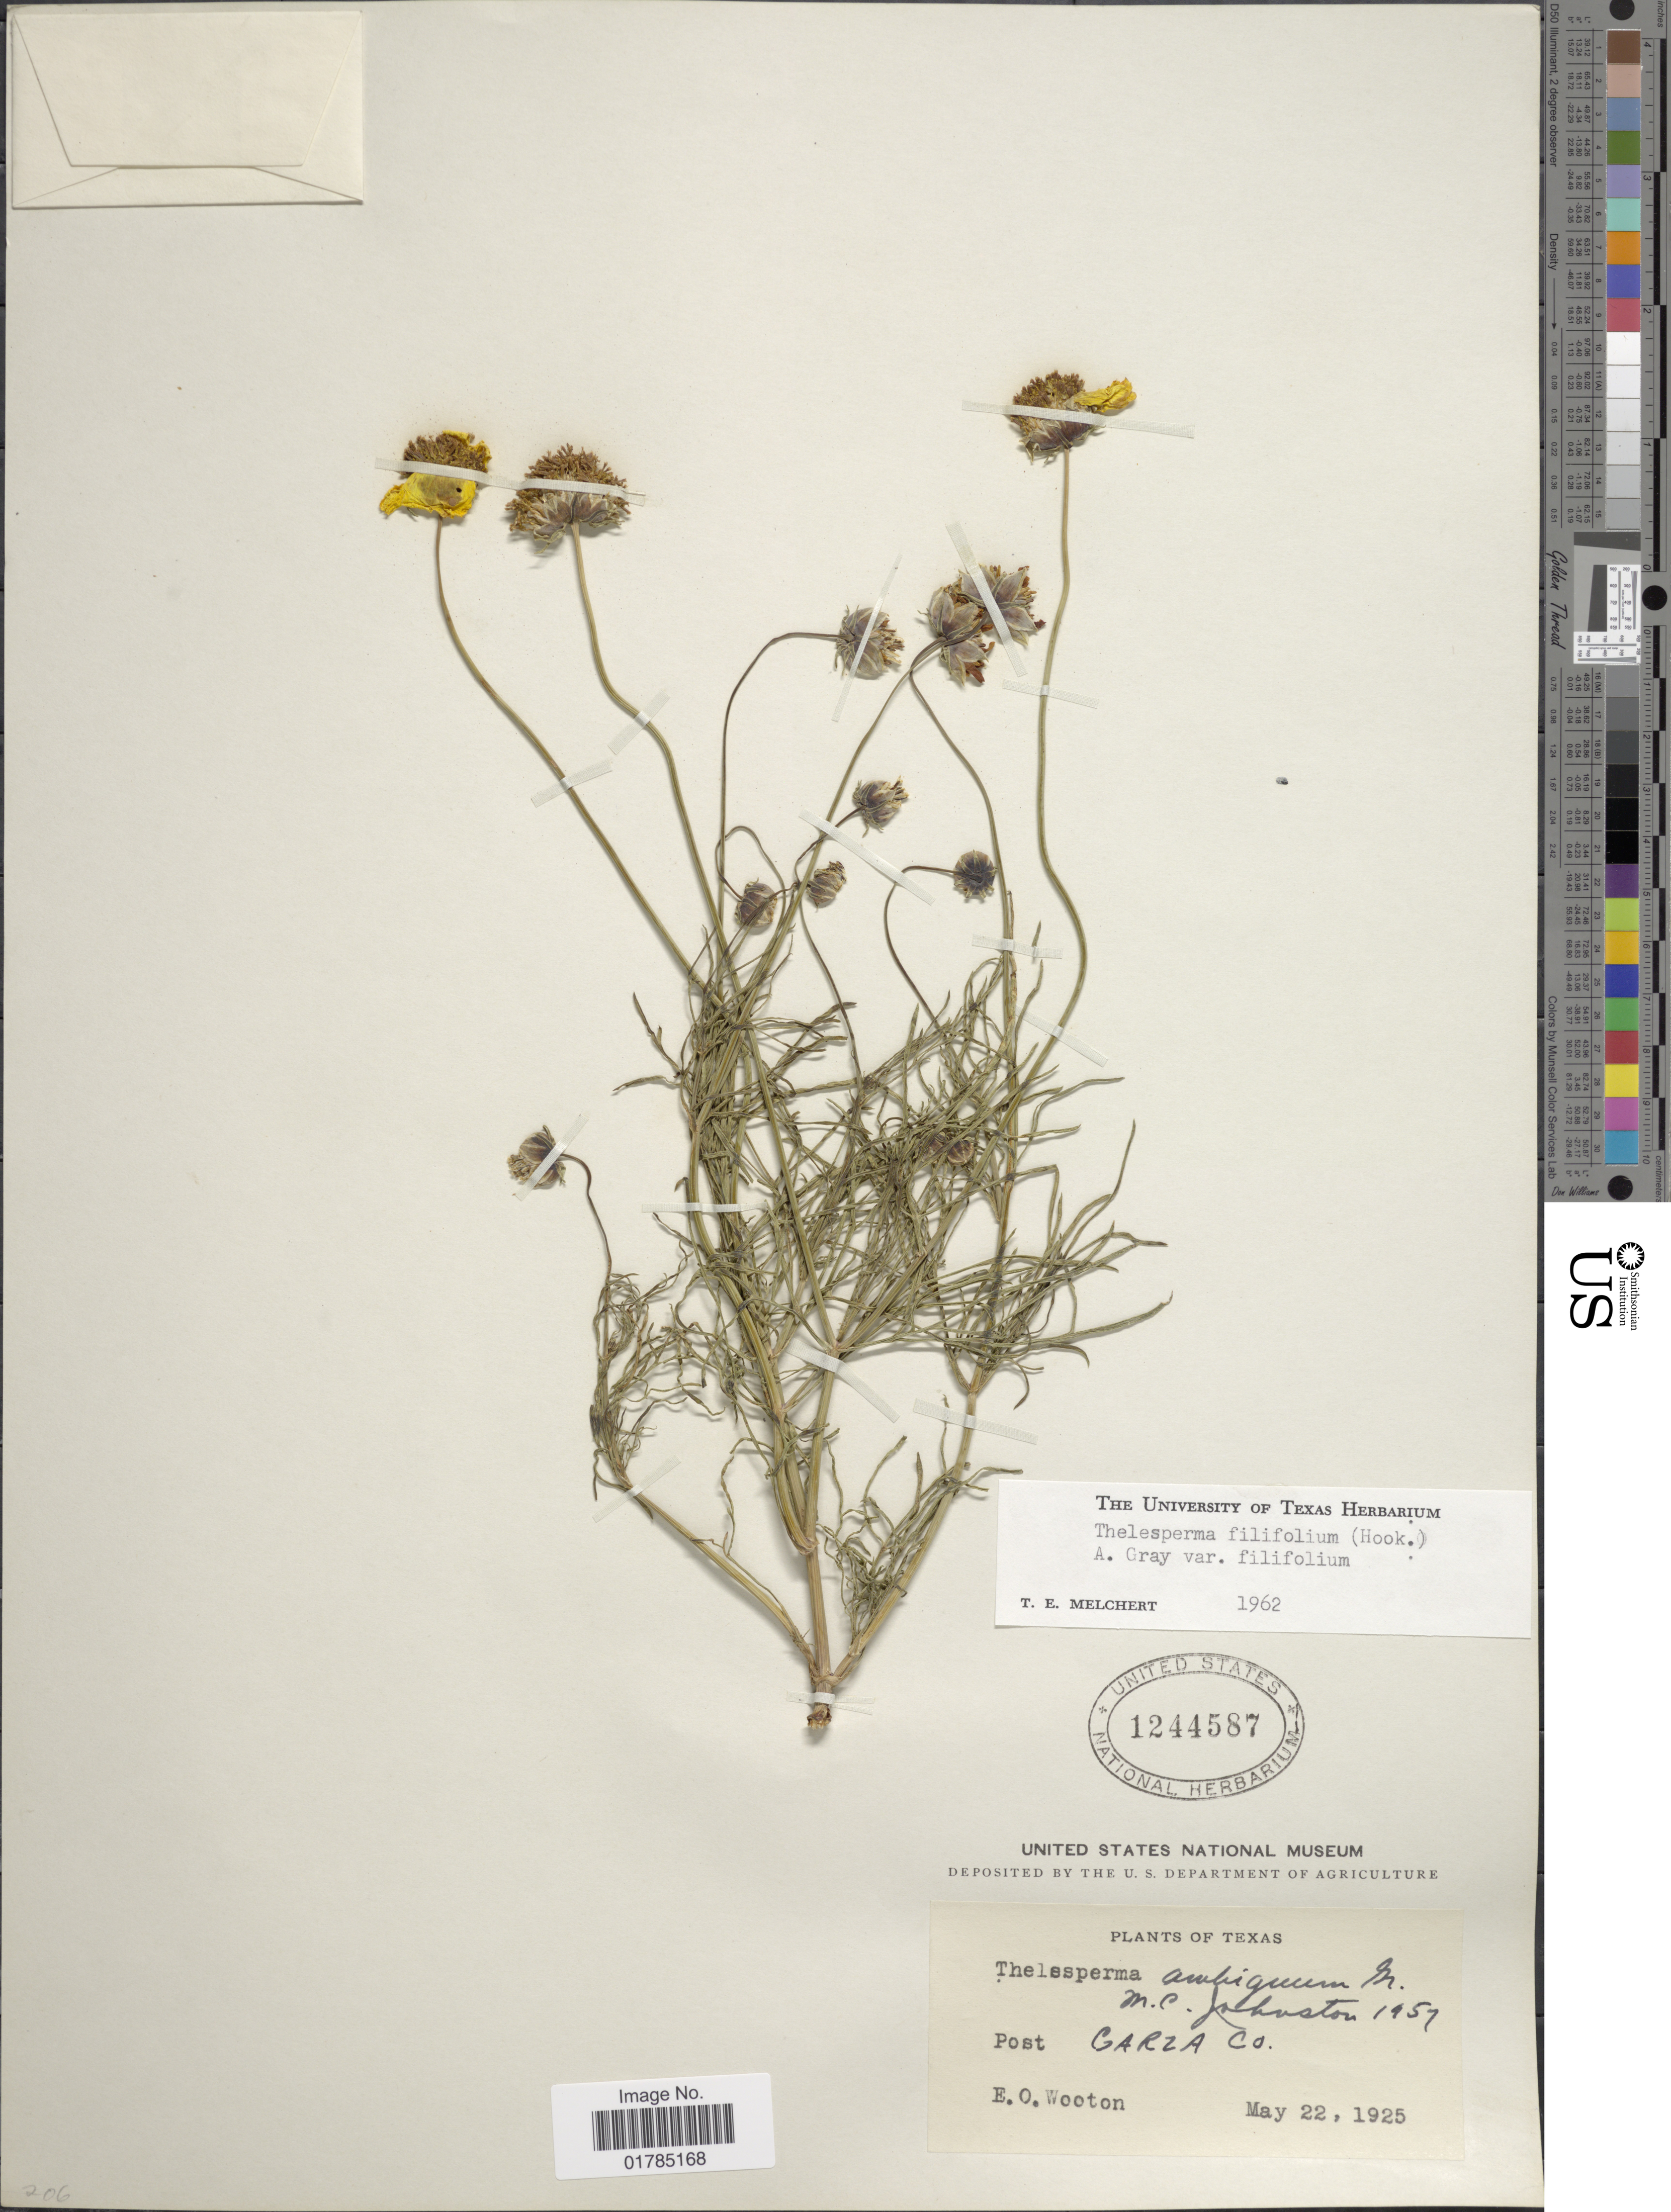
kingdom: Plantae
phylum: Tracheophyta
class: Magnoliopsida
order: Asterales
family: Asteraceae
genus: Thelesperma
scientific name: Thelesperma filifolium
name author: (Hook.) A. Gray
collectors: E. O. Wooton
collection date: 1925-05-22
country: United States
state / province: Texas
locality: Post Garza Co.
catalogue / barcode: US 1244587